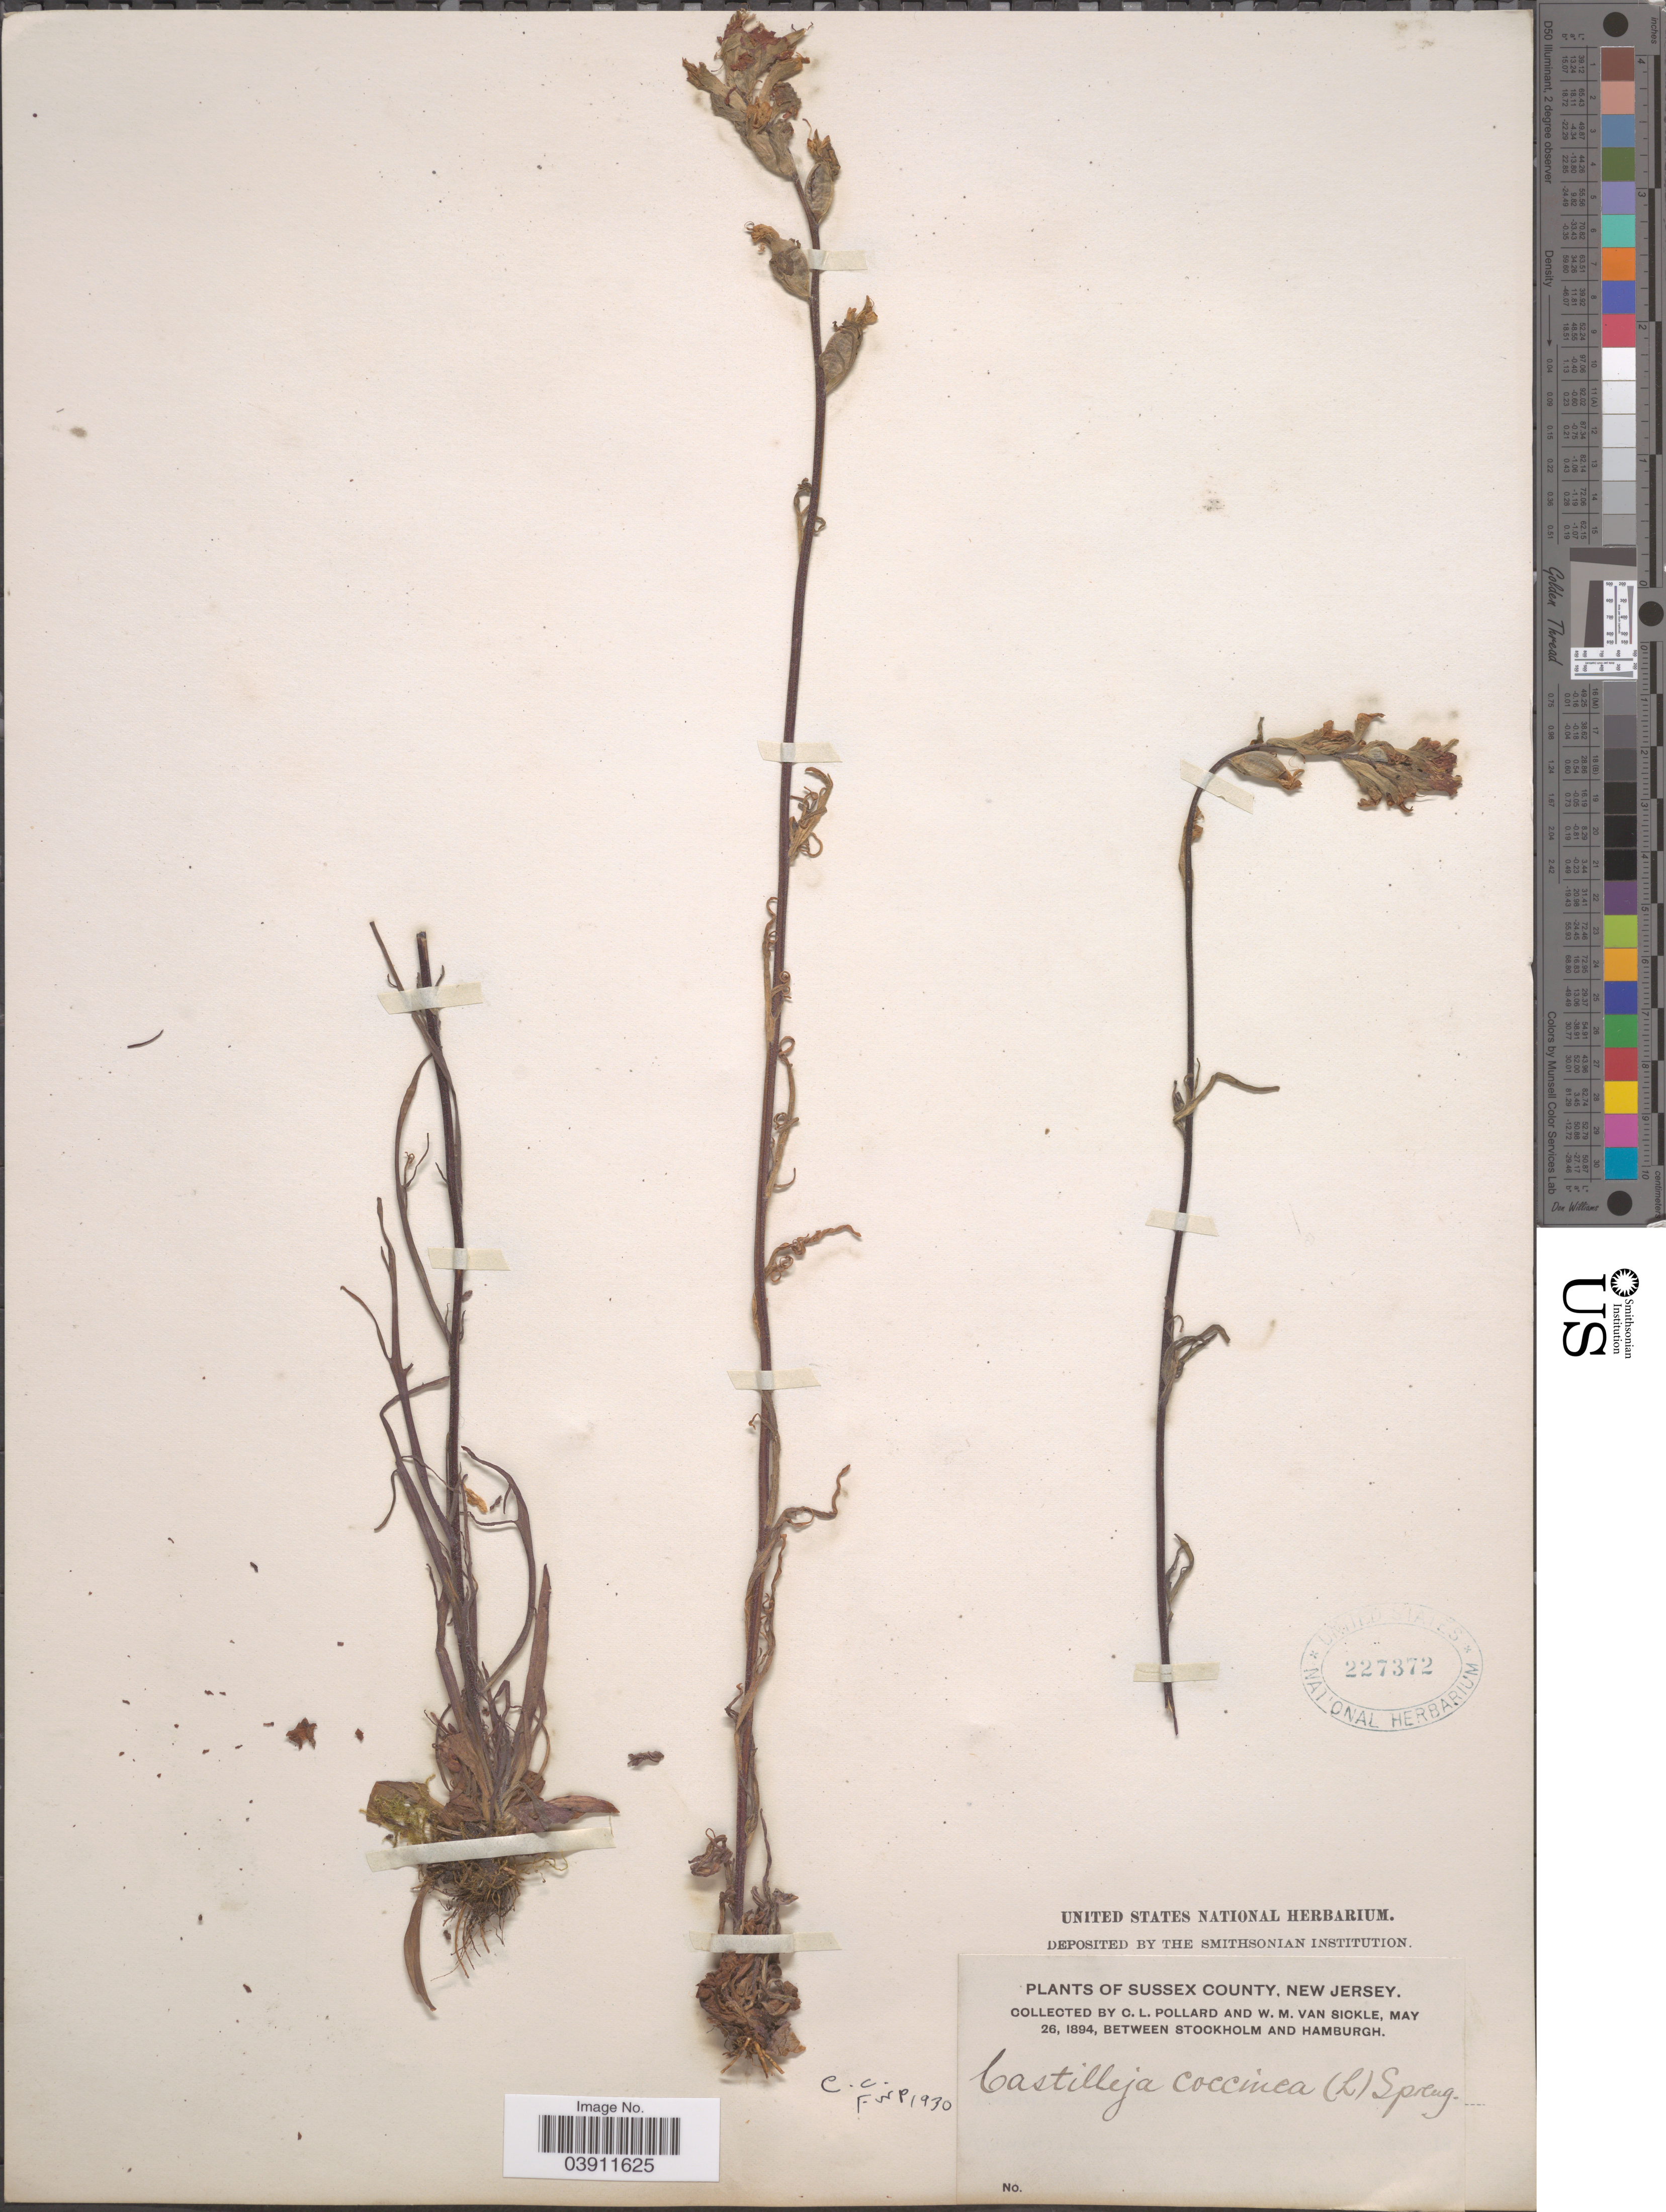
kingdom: Plantae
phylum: Tracheophyta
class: Magnoliopsida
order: Lamiales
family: Orobanchaceae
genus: Castilleja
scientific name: Castilleja coccinea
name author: (L.) Spreng.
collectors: C. L. Pollard & W. M. Van Sickle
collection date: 1894-05-26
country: United States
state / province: New Jersey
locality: Sussex County. Between Stockholm and Hamburgh.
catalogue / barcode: US 227372